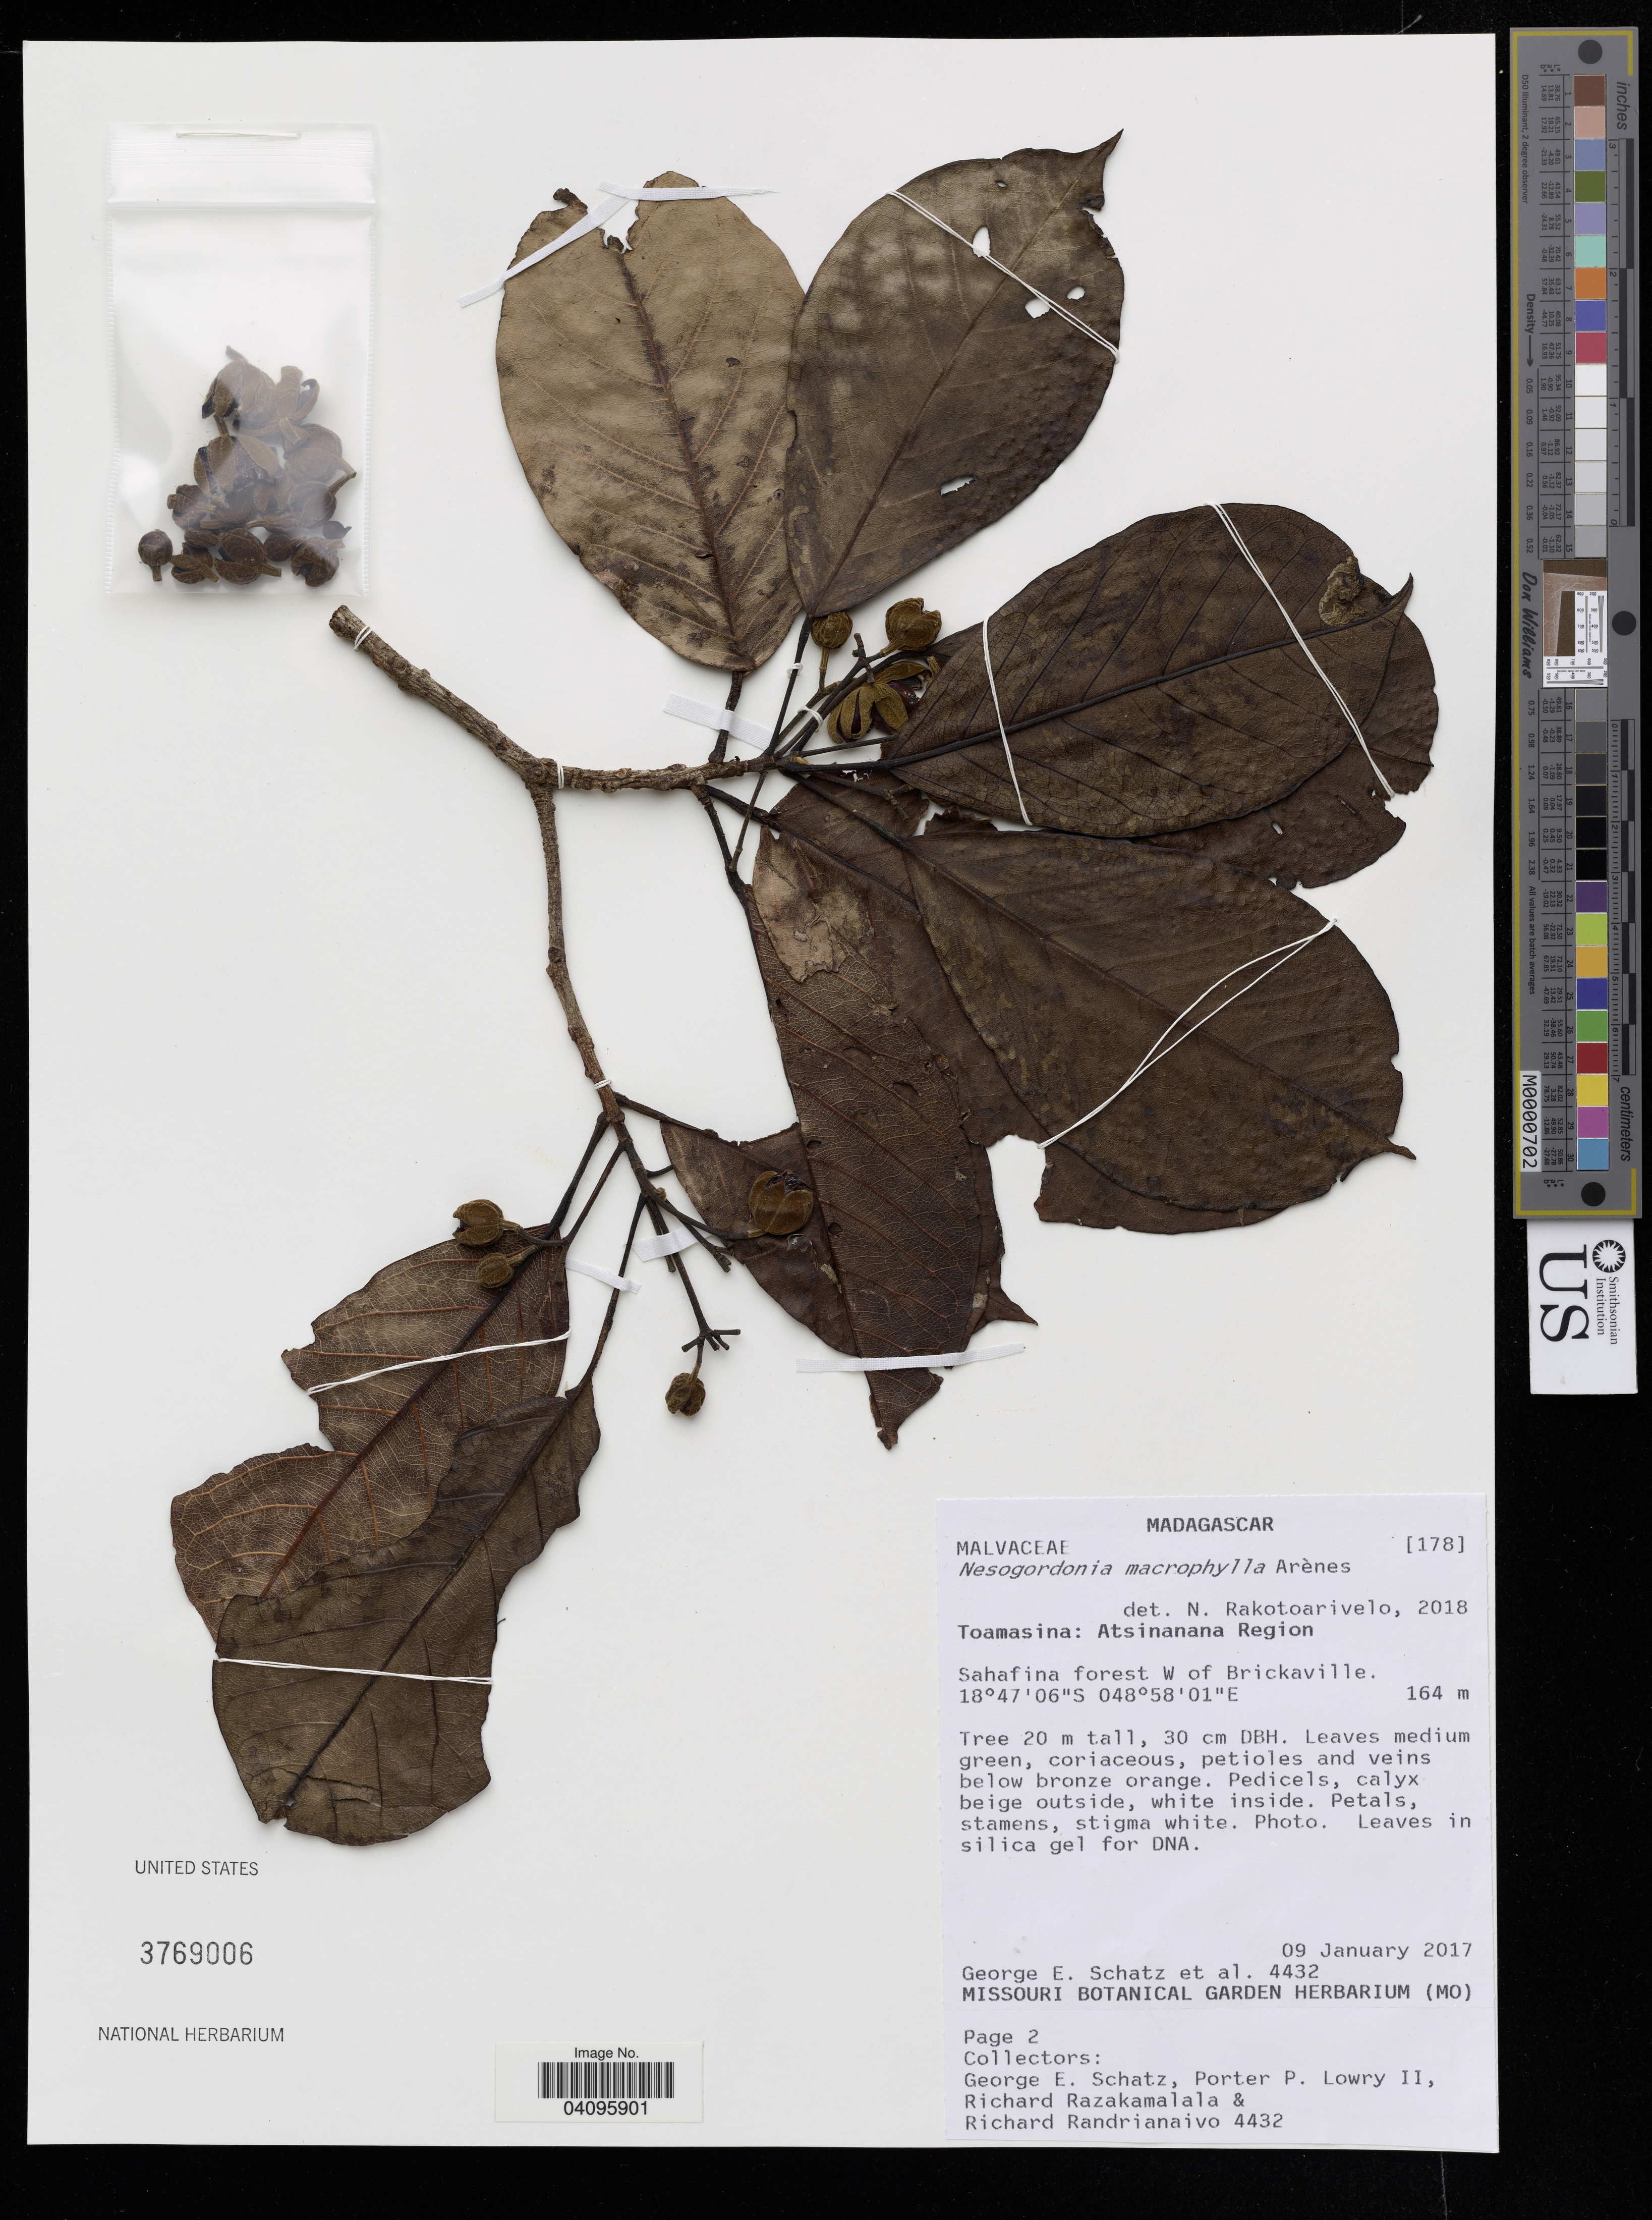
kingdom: Plantae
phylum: Tracheophyta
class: Magnoliopsida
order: Malvales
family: Malvaceae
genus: Nesogordonia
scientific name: Nesogordonia macrophylla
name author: Arènes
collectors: G. Schatze, P. Lowry, R. Razakamalala & R. Randrianaivo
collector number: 4432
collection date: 2017-01-09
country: Madagascar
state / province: Toamasina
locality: Atsinanana Region. Sahafina forest W of Brickaville.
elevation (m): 164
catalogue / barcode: US 3769006